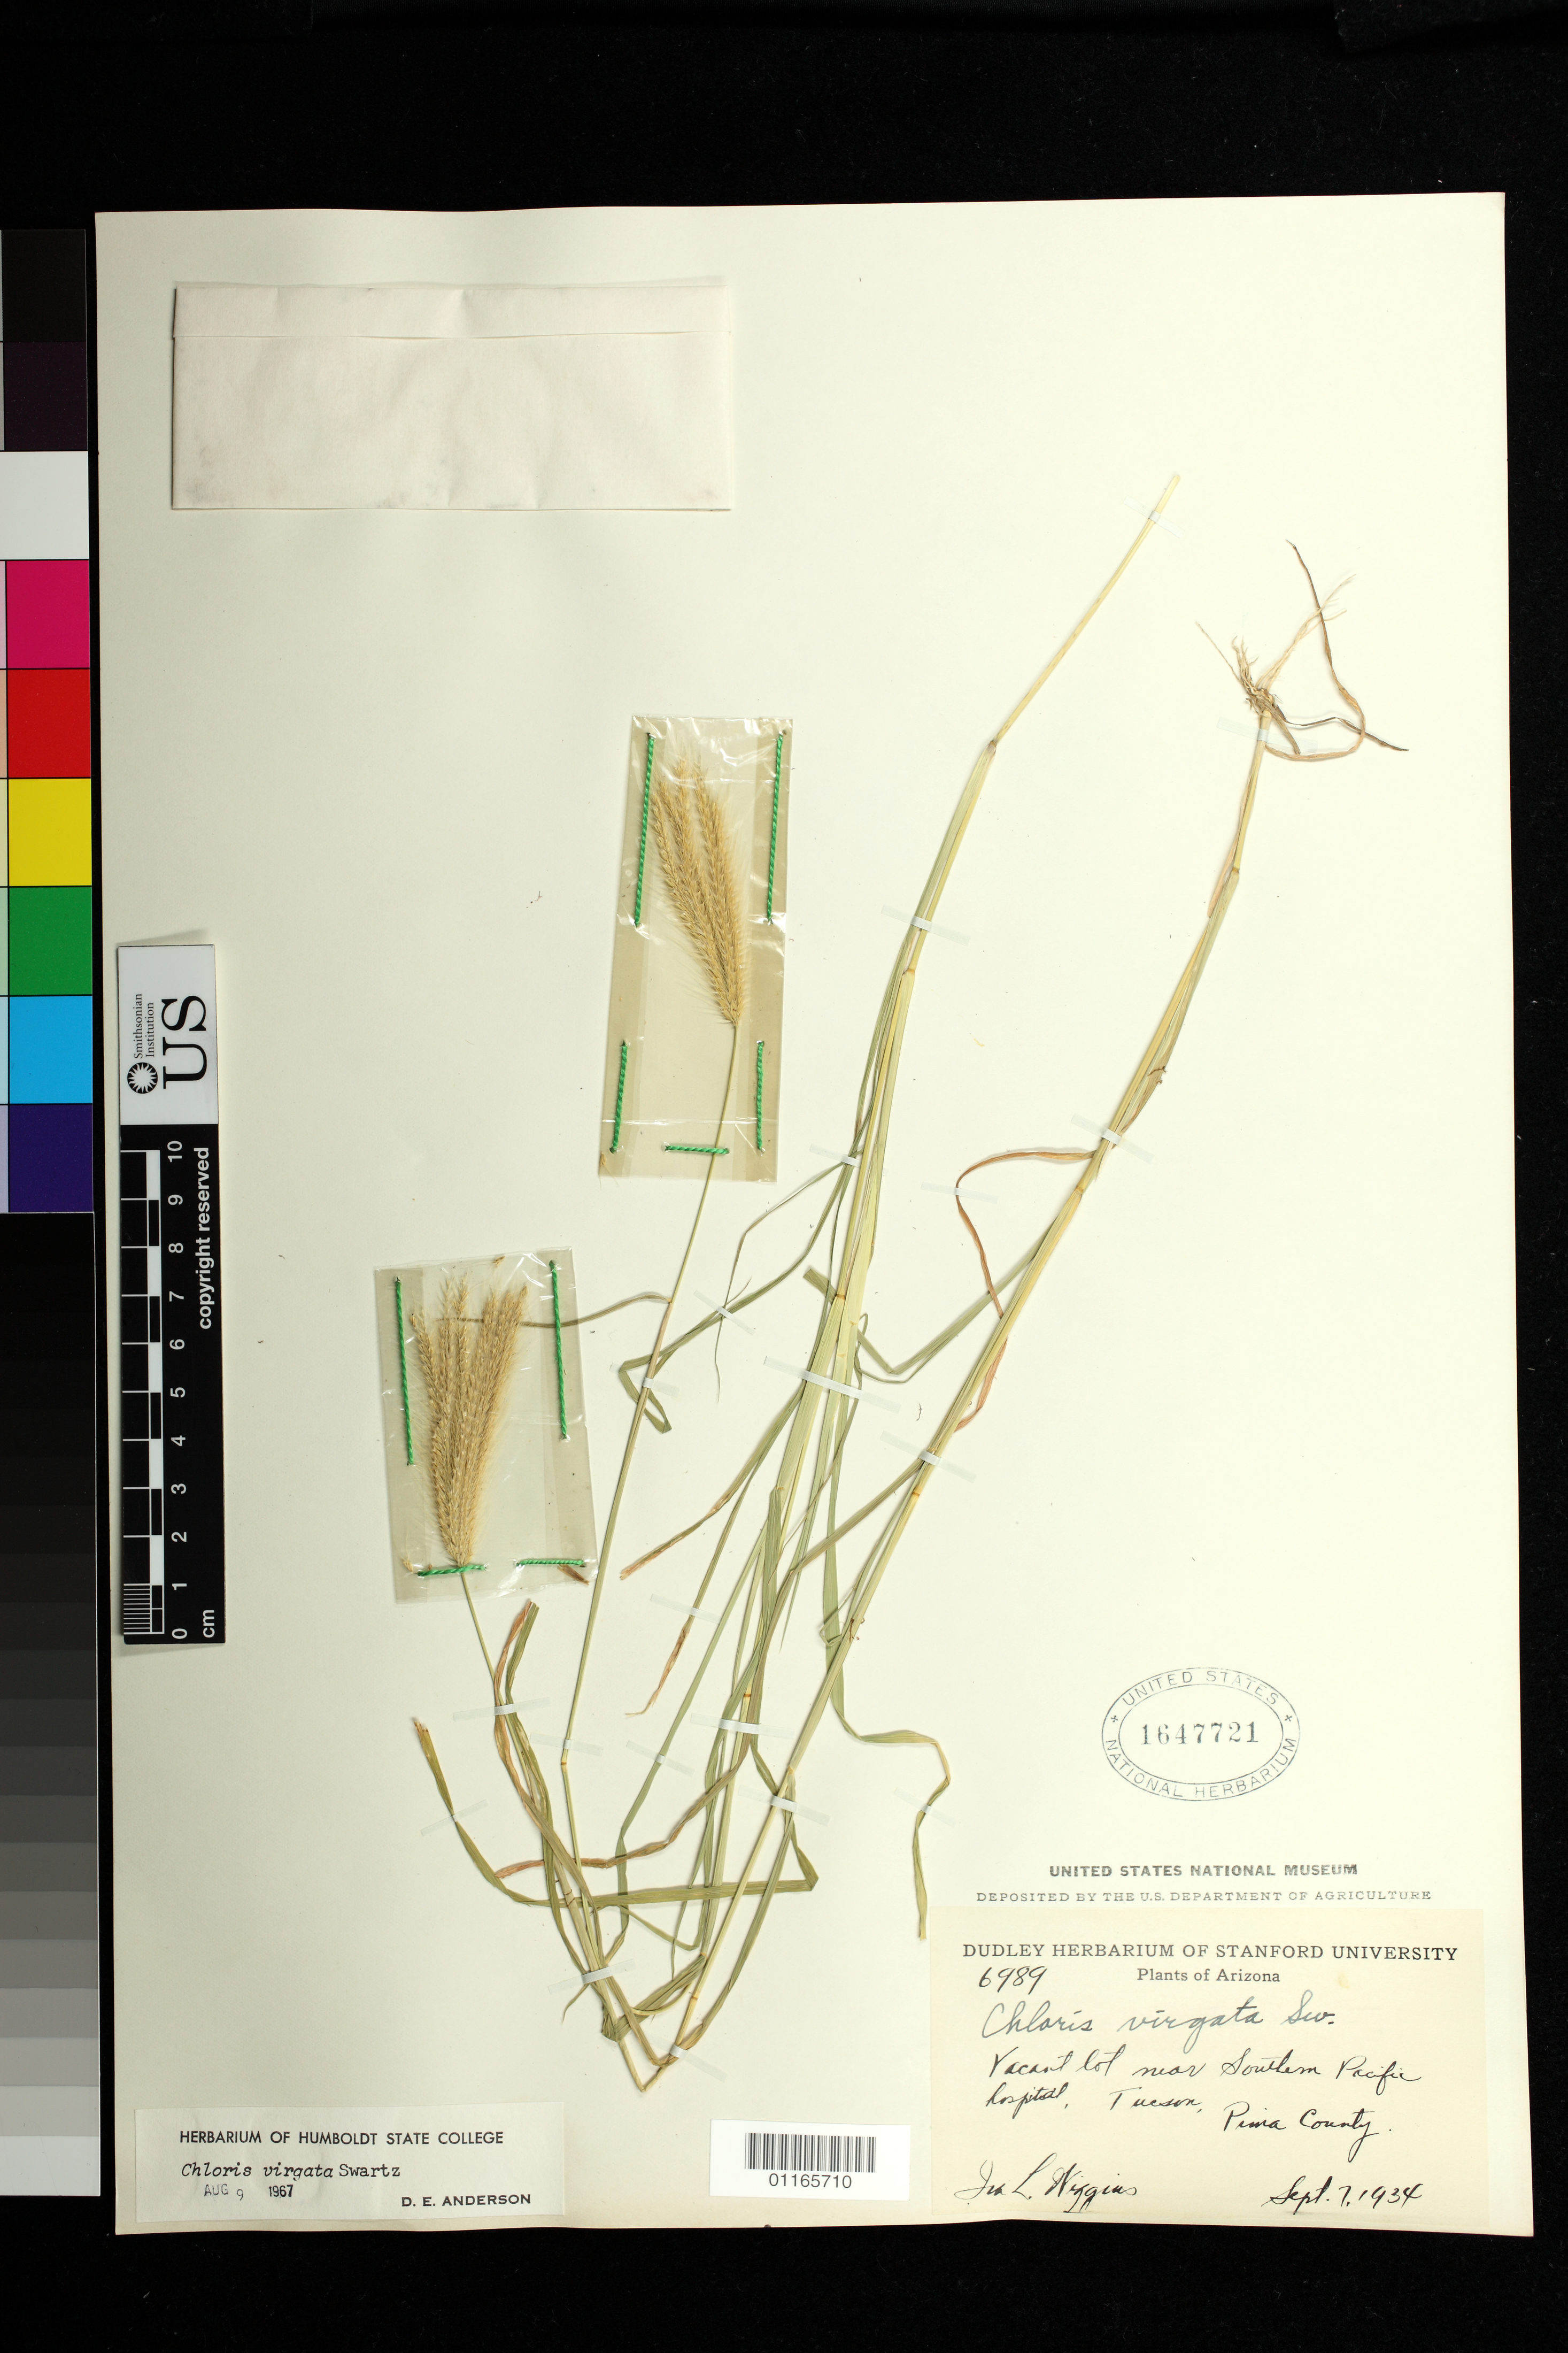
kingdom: Plantae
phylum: Tracheophyta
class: Liliopsida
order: Poales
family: Poaceae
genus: Chloris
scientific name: Chloris virgata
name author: Sw.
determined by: Anderson, D. E.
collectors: I. L. Wiggins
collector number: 6989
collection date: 1934-09-07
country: United States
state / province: Arizona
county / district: Pima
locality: Vacant lot near Southern Pacific hospital, Tucson.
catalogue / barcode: US 1647721